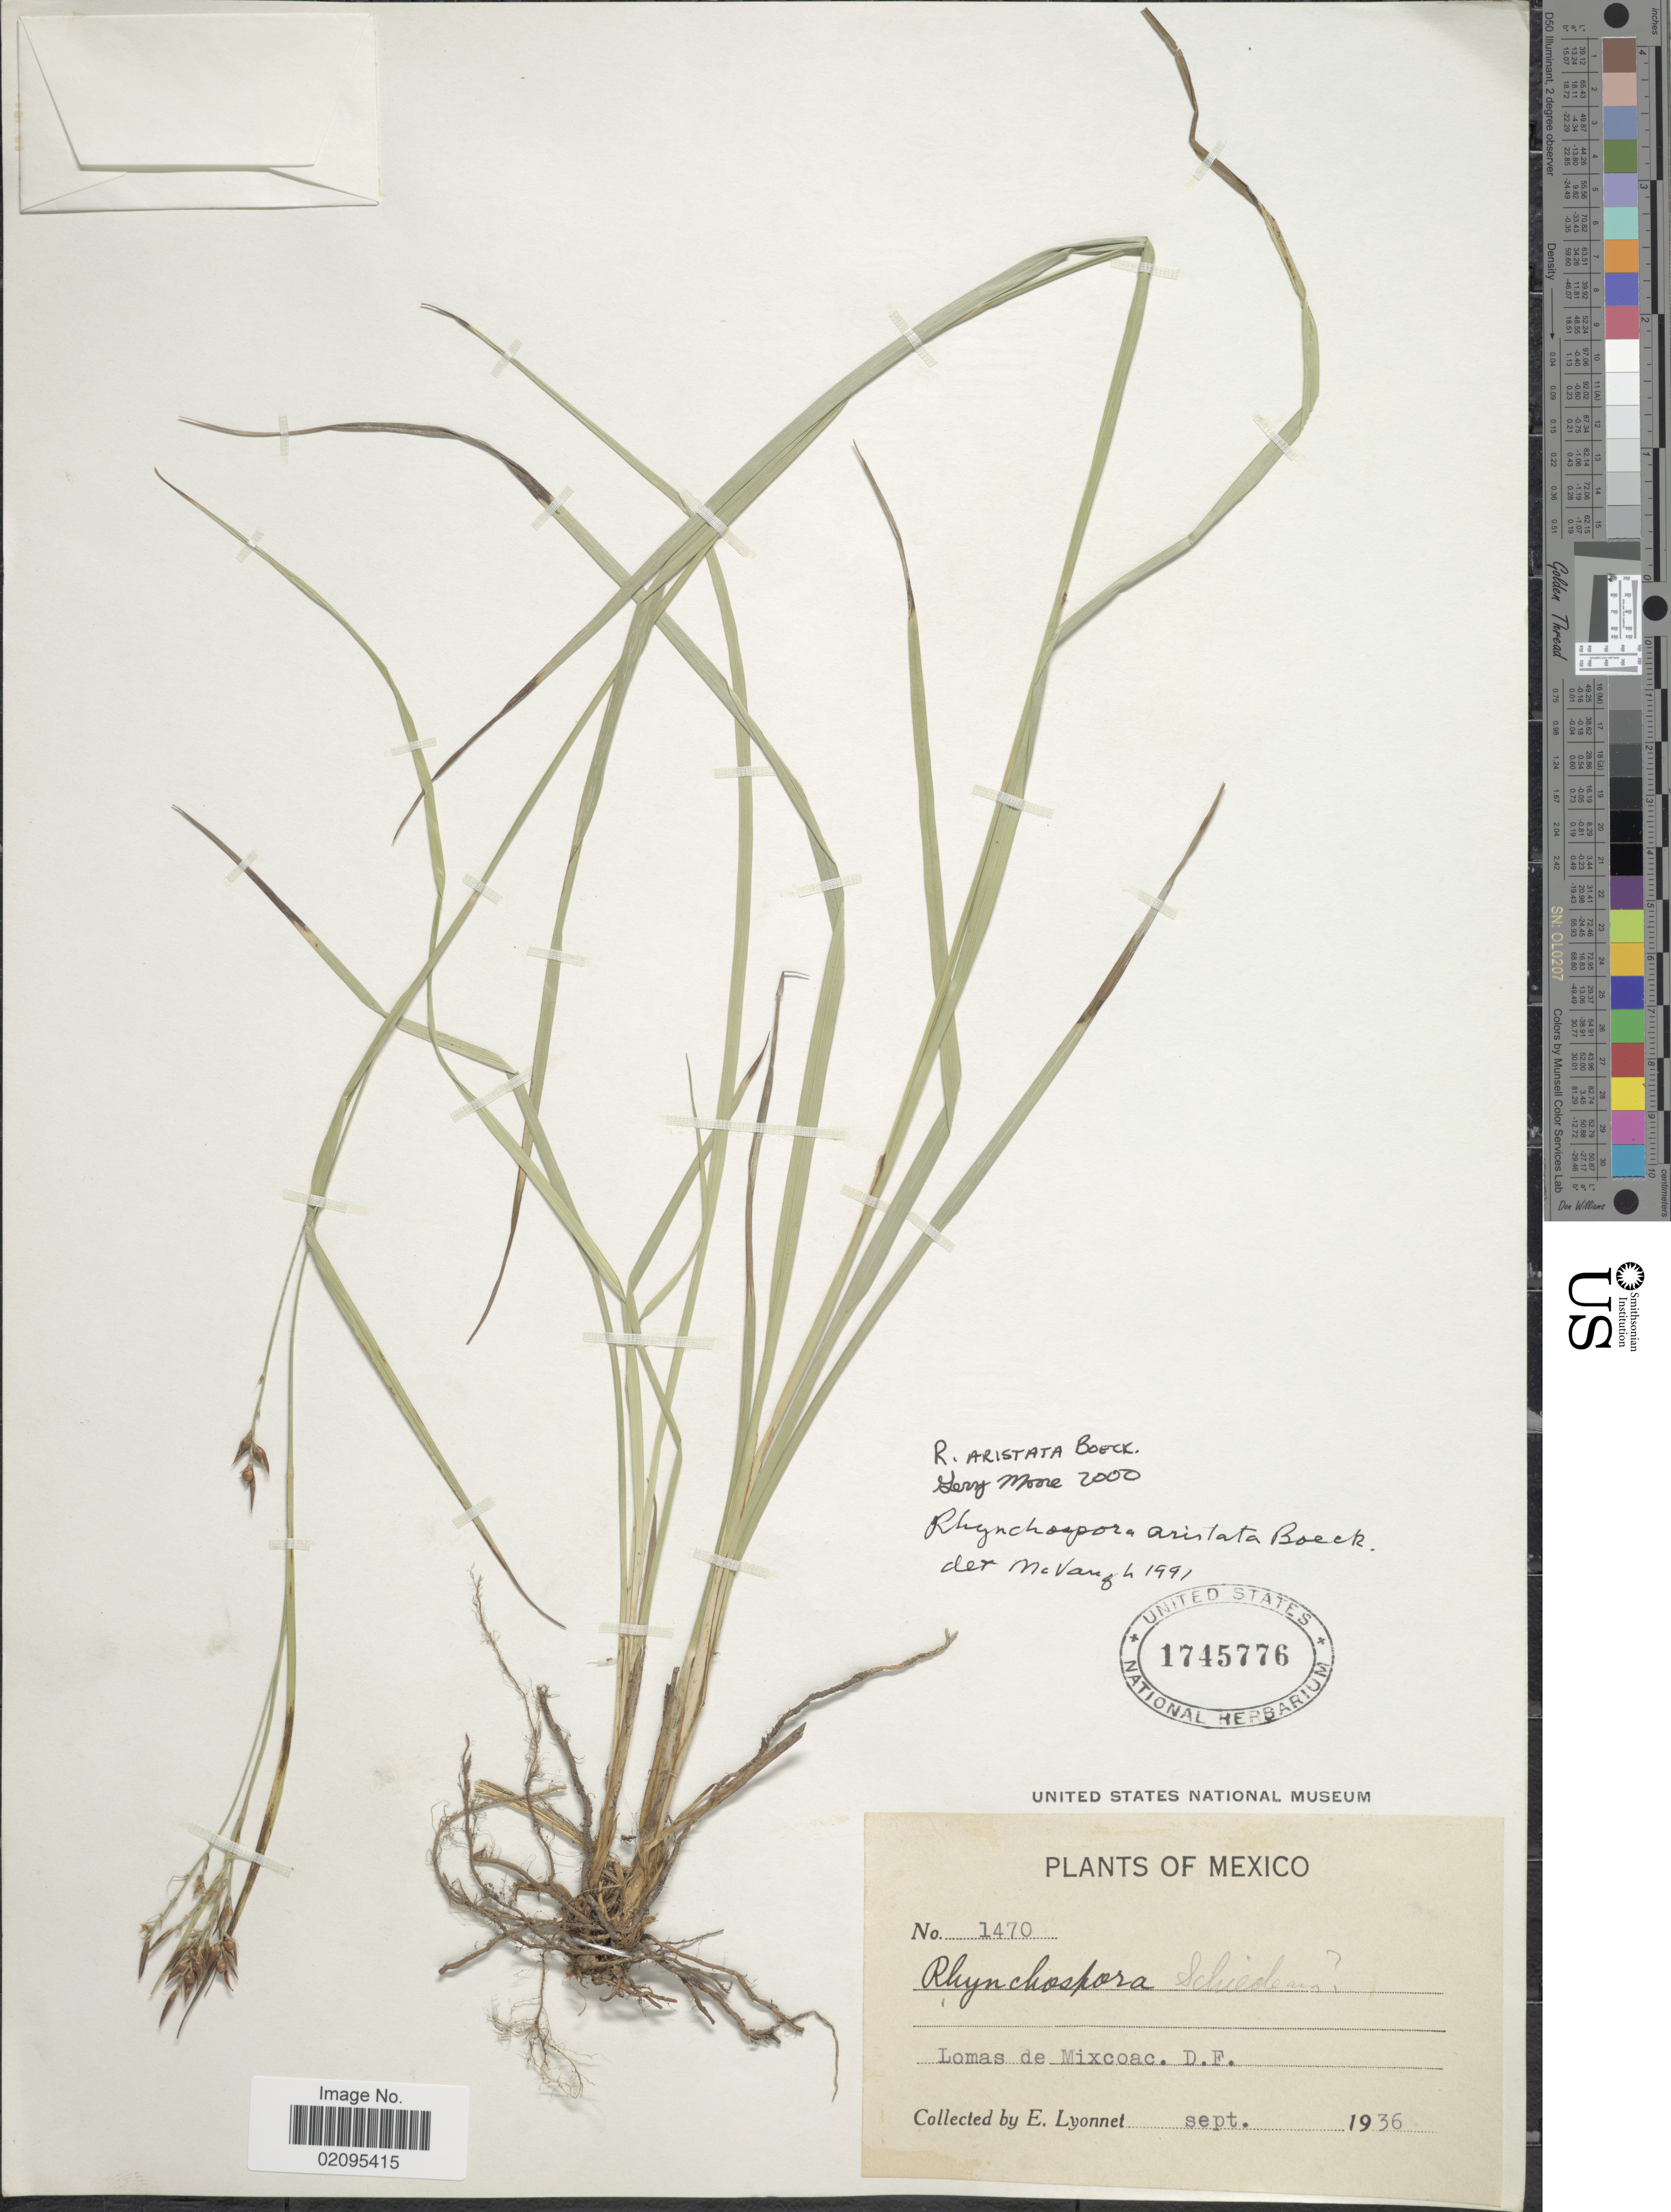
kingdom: Plantae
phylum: Tracheophyta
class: Liliopsida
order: Poales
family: Cyperaceae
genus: Rhynchospora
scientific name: Rhynchospora aristata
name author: Boeckeler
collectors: E. Lyonnet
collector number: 1470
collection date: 1936-09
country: Mexico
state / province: Distrito Federal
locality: Lomas de Mixcoac.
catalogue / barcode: US 1745776